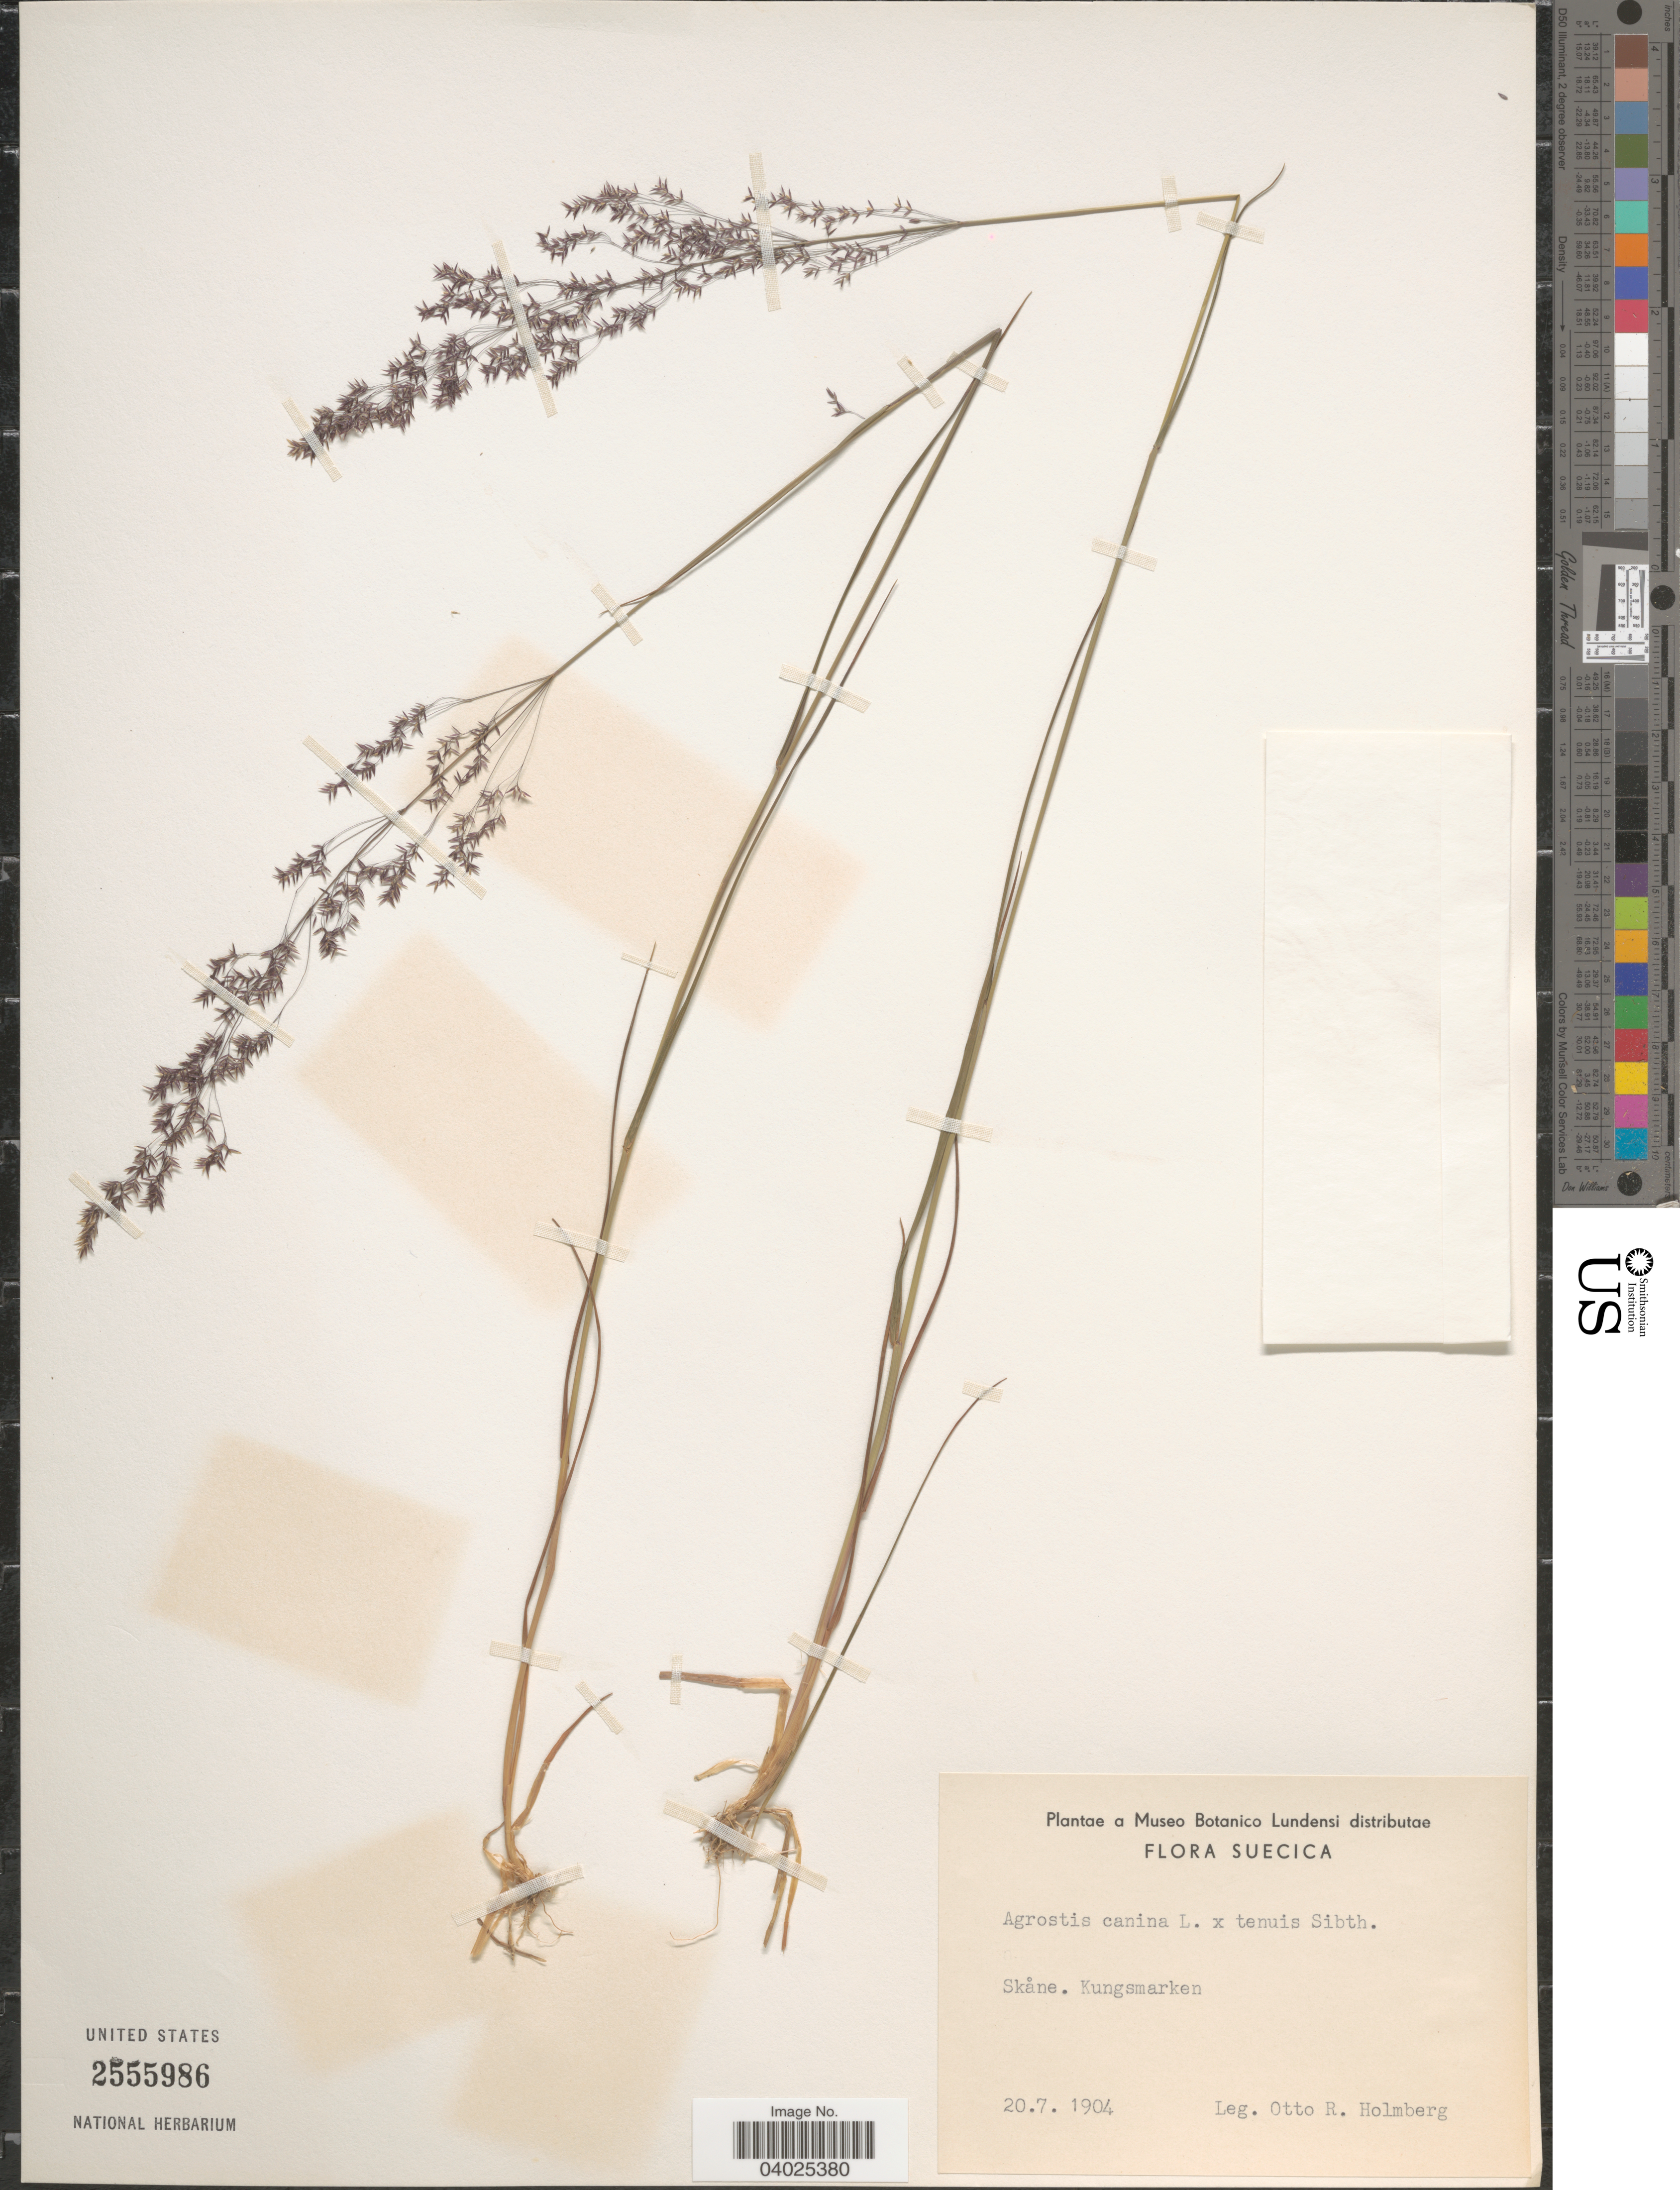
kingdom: Plantae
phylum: Tracheophyta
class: Liliopsida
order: Poales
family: Poaceae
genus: Agrostis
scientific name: Agrostis canina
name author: L.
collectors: O. Holmberg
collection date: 1904-07-20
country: Sweden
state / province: Skåne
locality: Suecica. Kungsmarken.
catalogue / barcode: US 2555986